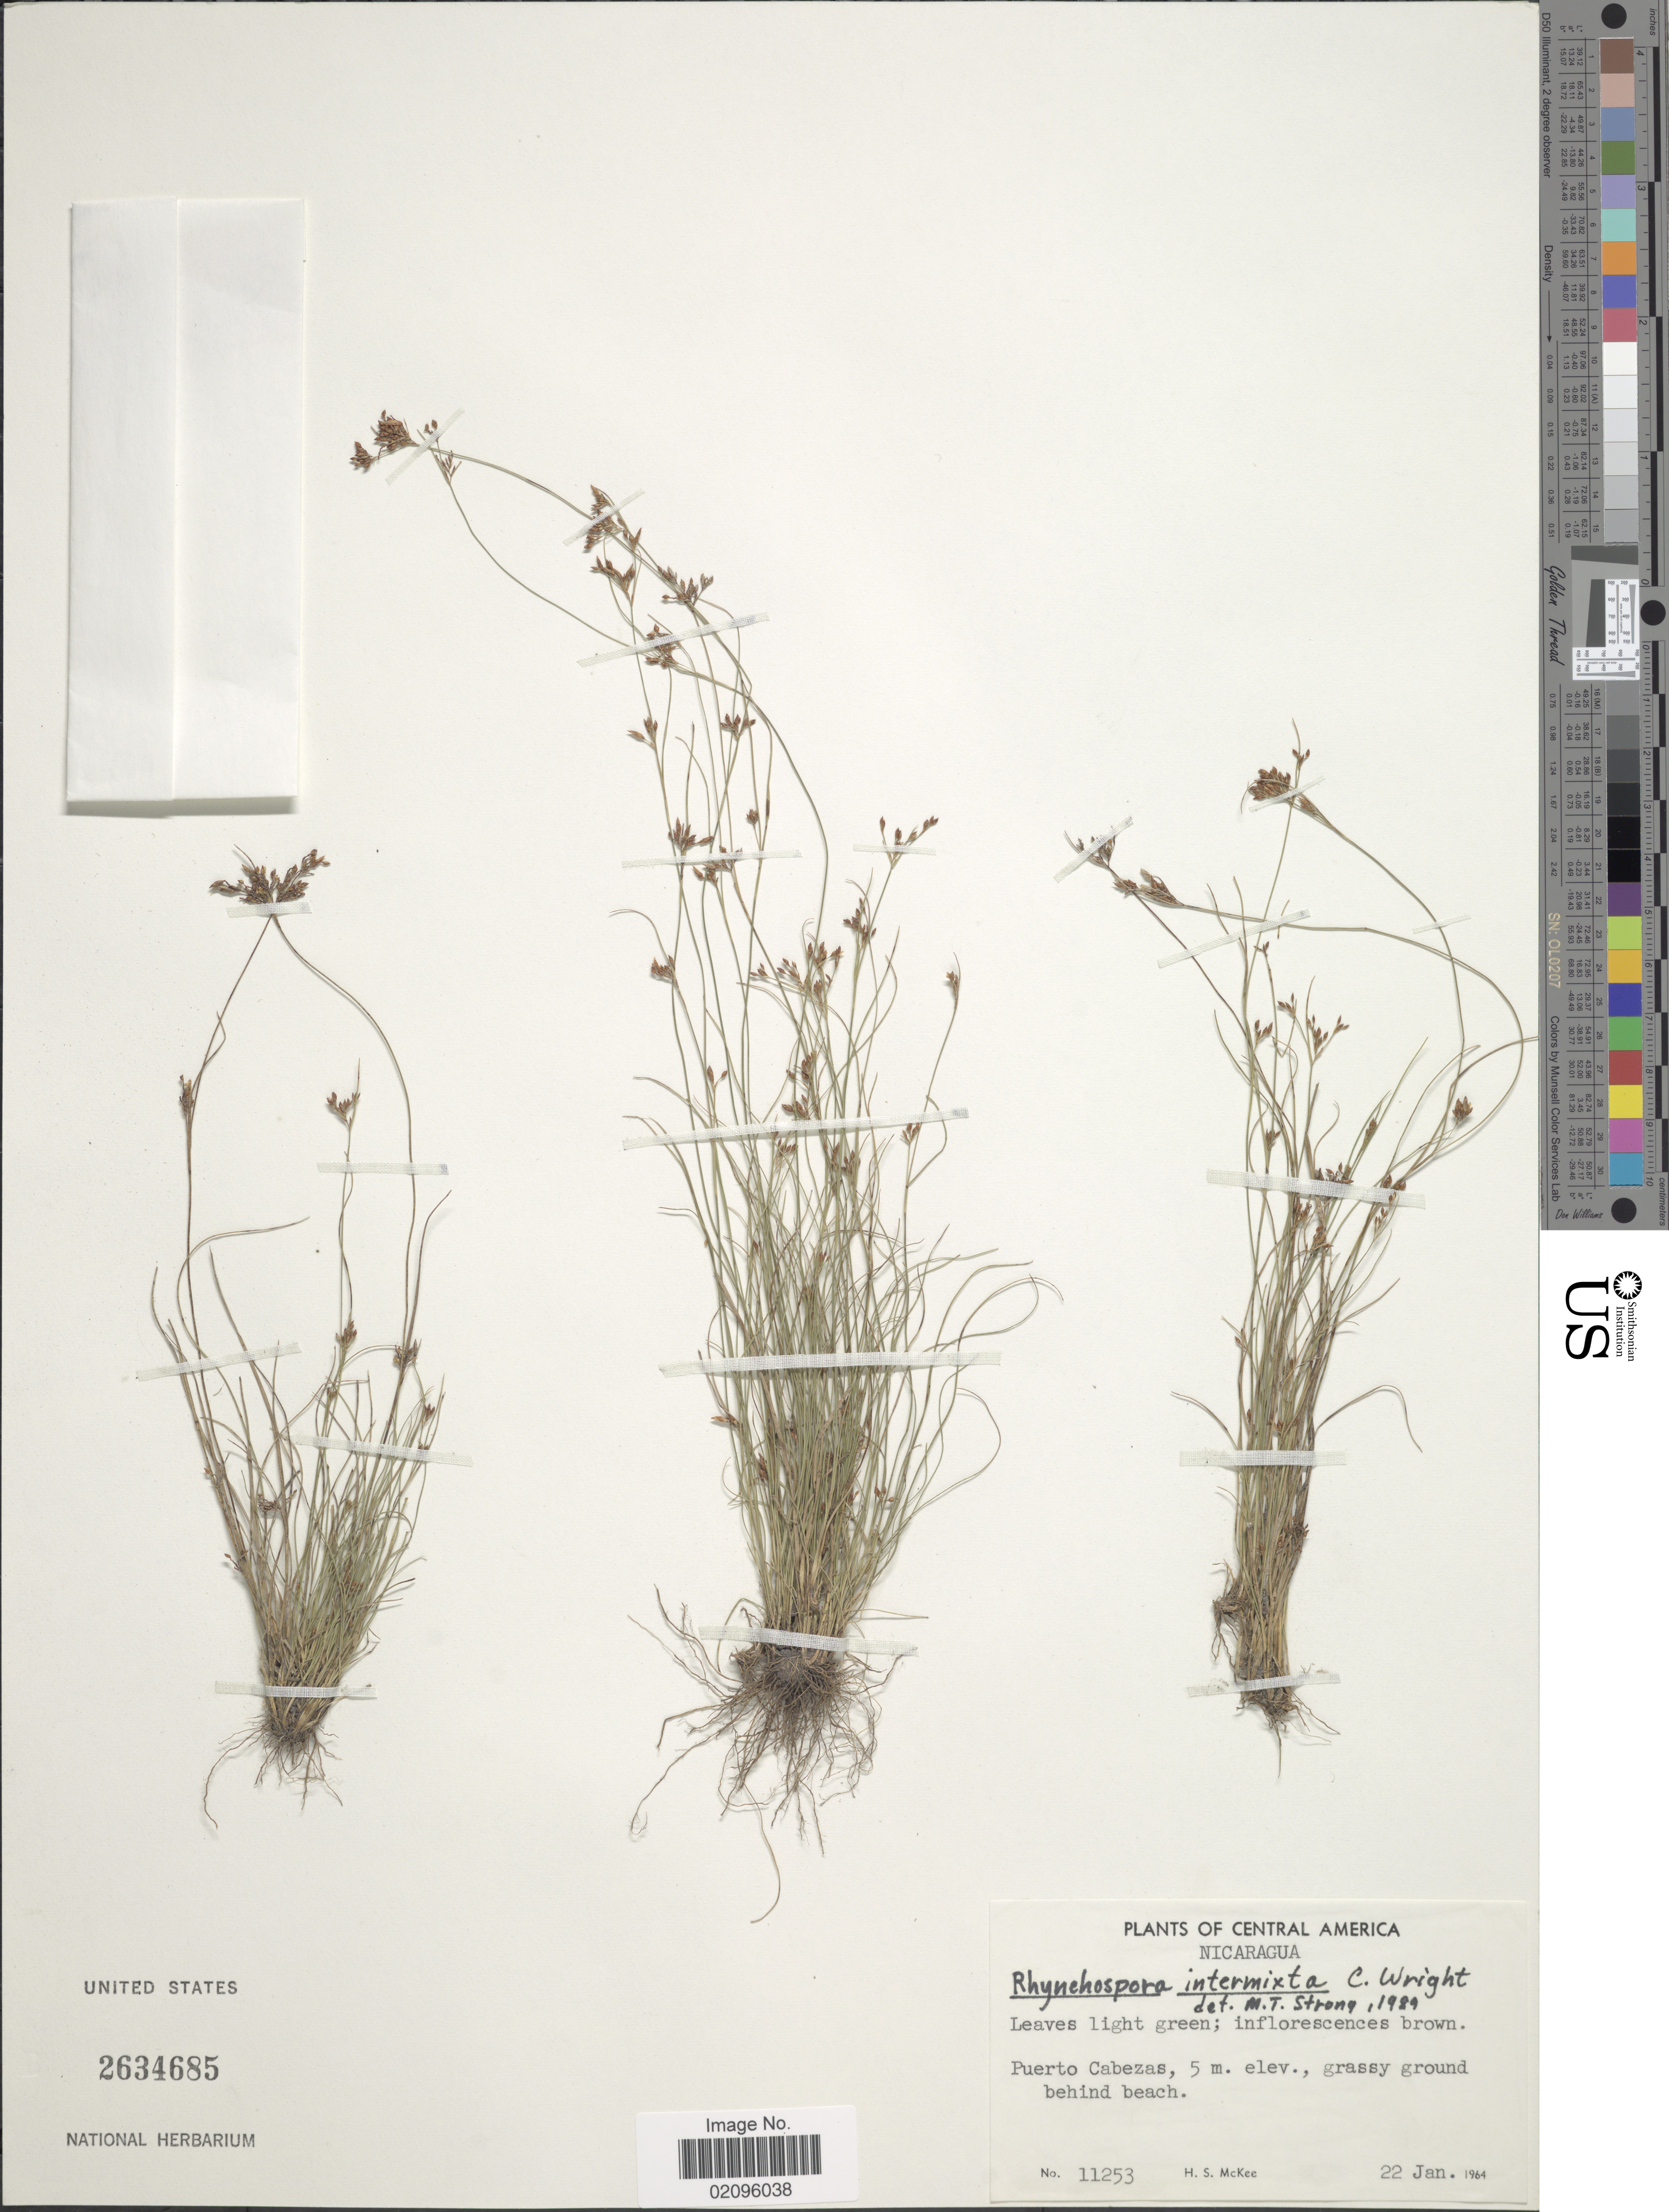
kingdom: Plantae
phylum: Tracheophyta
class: Liliopsida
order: Poales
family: Cyperaceae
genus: Rhynchospora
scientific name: Rhynchospora intermixta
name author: C. Wright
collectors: H. S. McKee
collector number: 11253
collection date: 1964-01-22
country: Nicaragua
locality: Puerto Cabezas, behind beach.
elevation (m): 5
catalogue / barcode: US 2634685